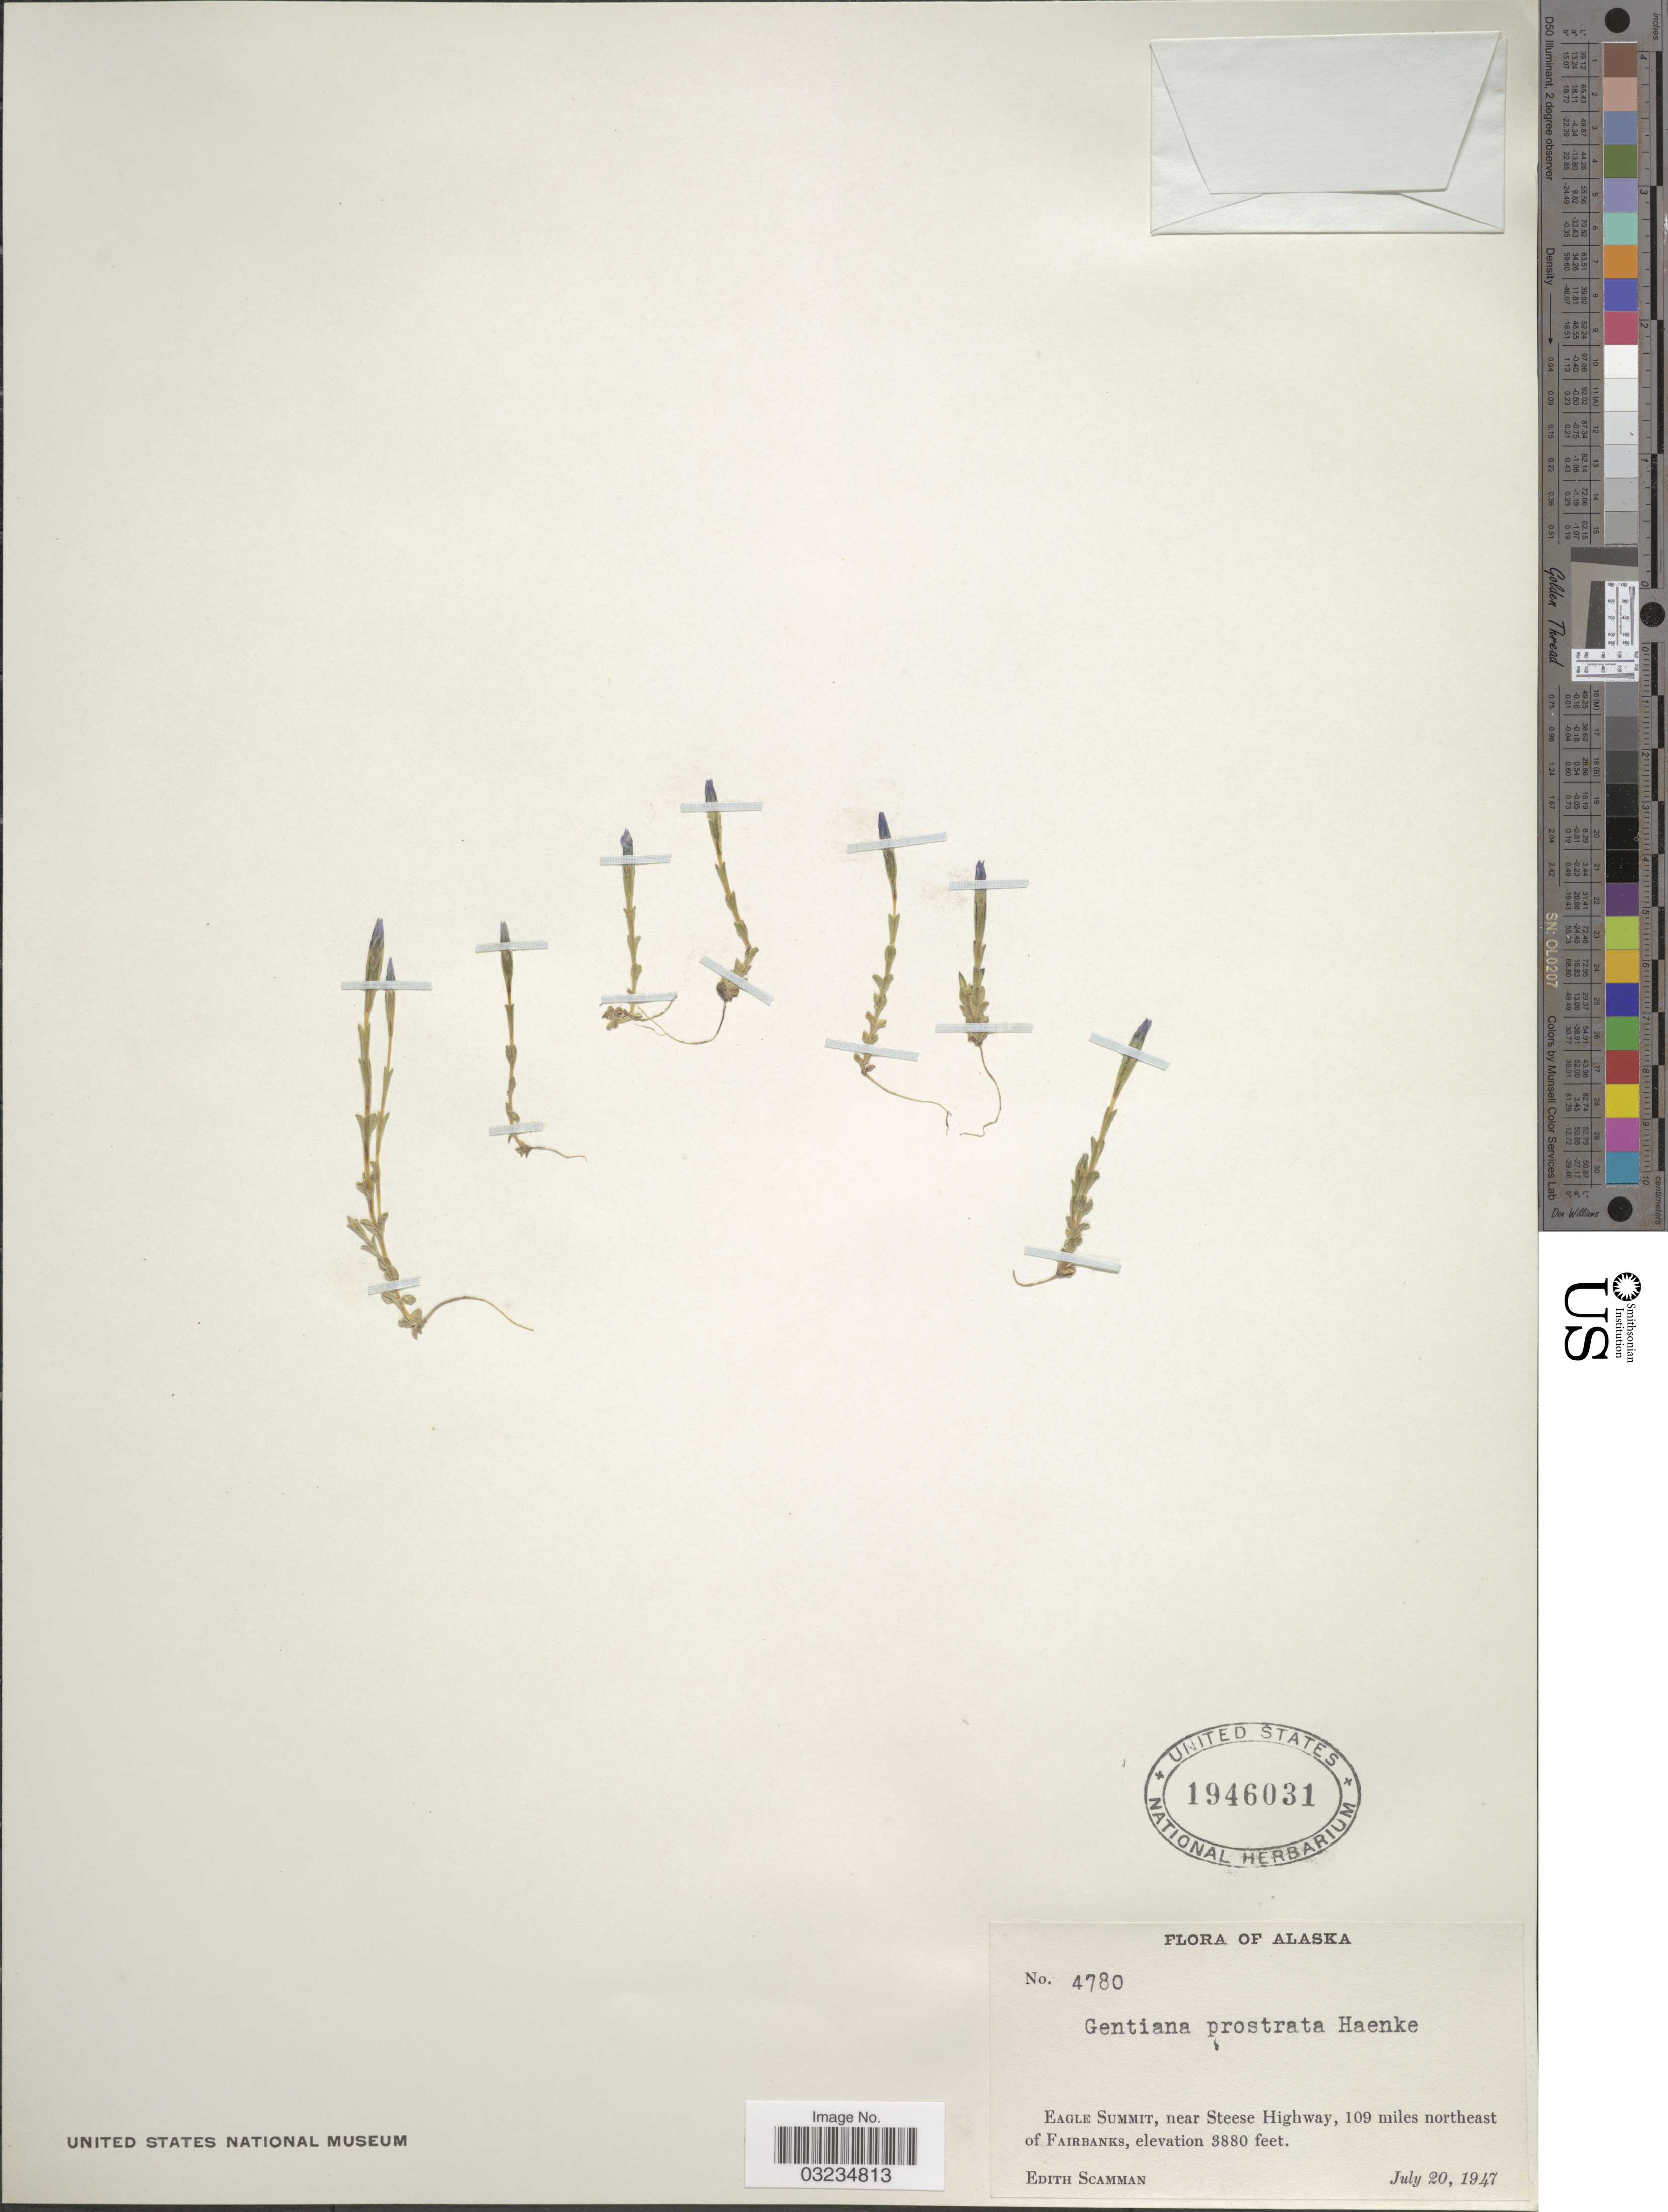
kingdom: Plantae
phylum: Tracheophyta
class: Magnoliopsida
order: Gentianales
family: Gentianaceae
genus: Gentiana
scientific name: Gentiana prostrata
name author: Haenke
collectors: E. Scamman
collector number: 4780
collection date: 1947-07-20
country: United States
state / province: Alaska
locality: Eagle Summit, near Steese Highway, 109 miles northeast of Fairbanks.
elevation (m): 1183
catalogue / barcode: US 1946031